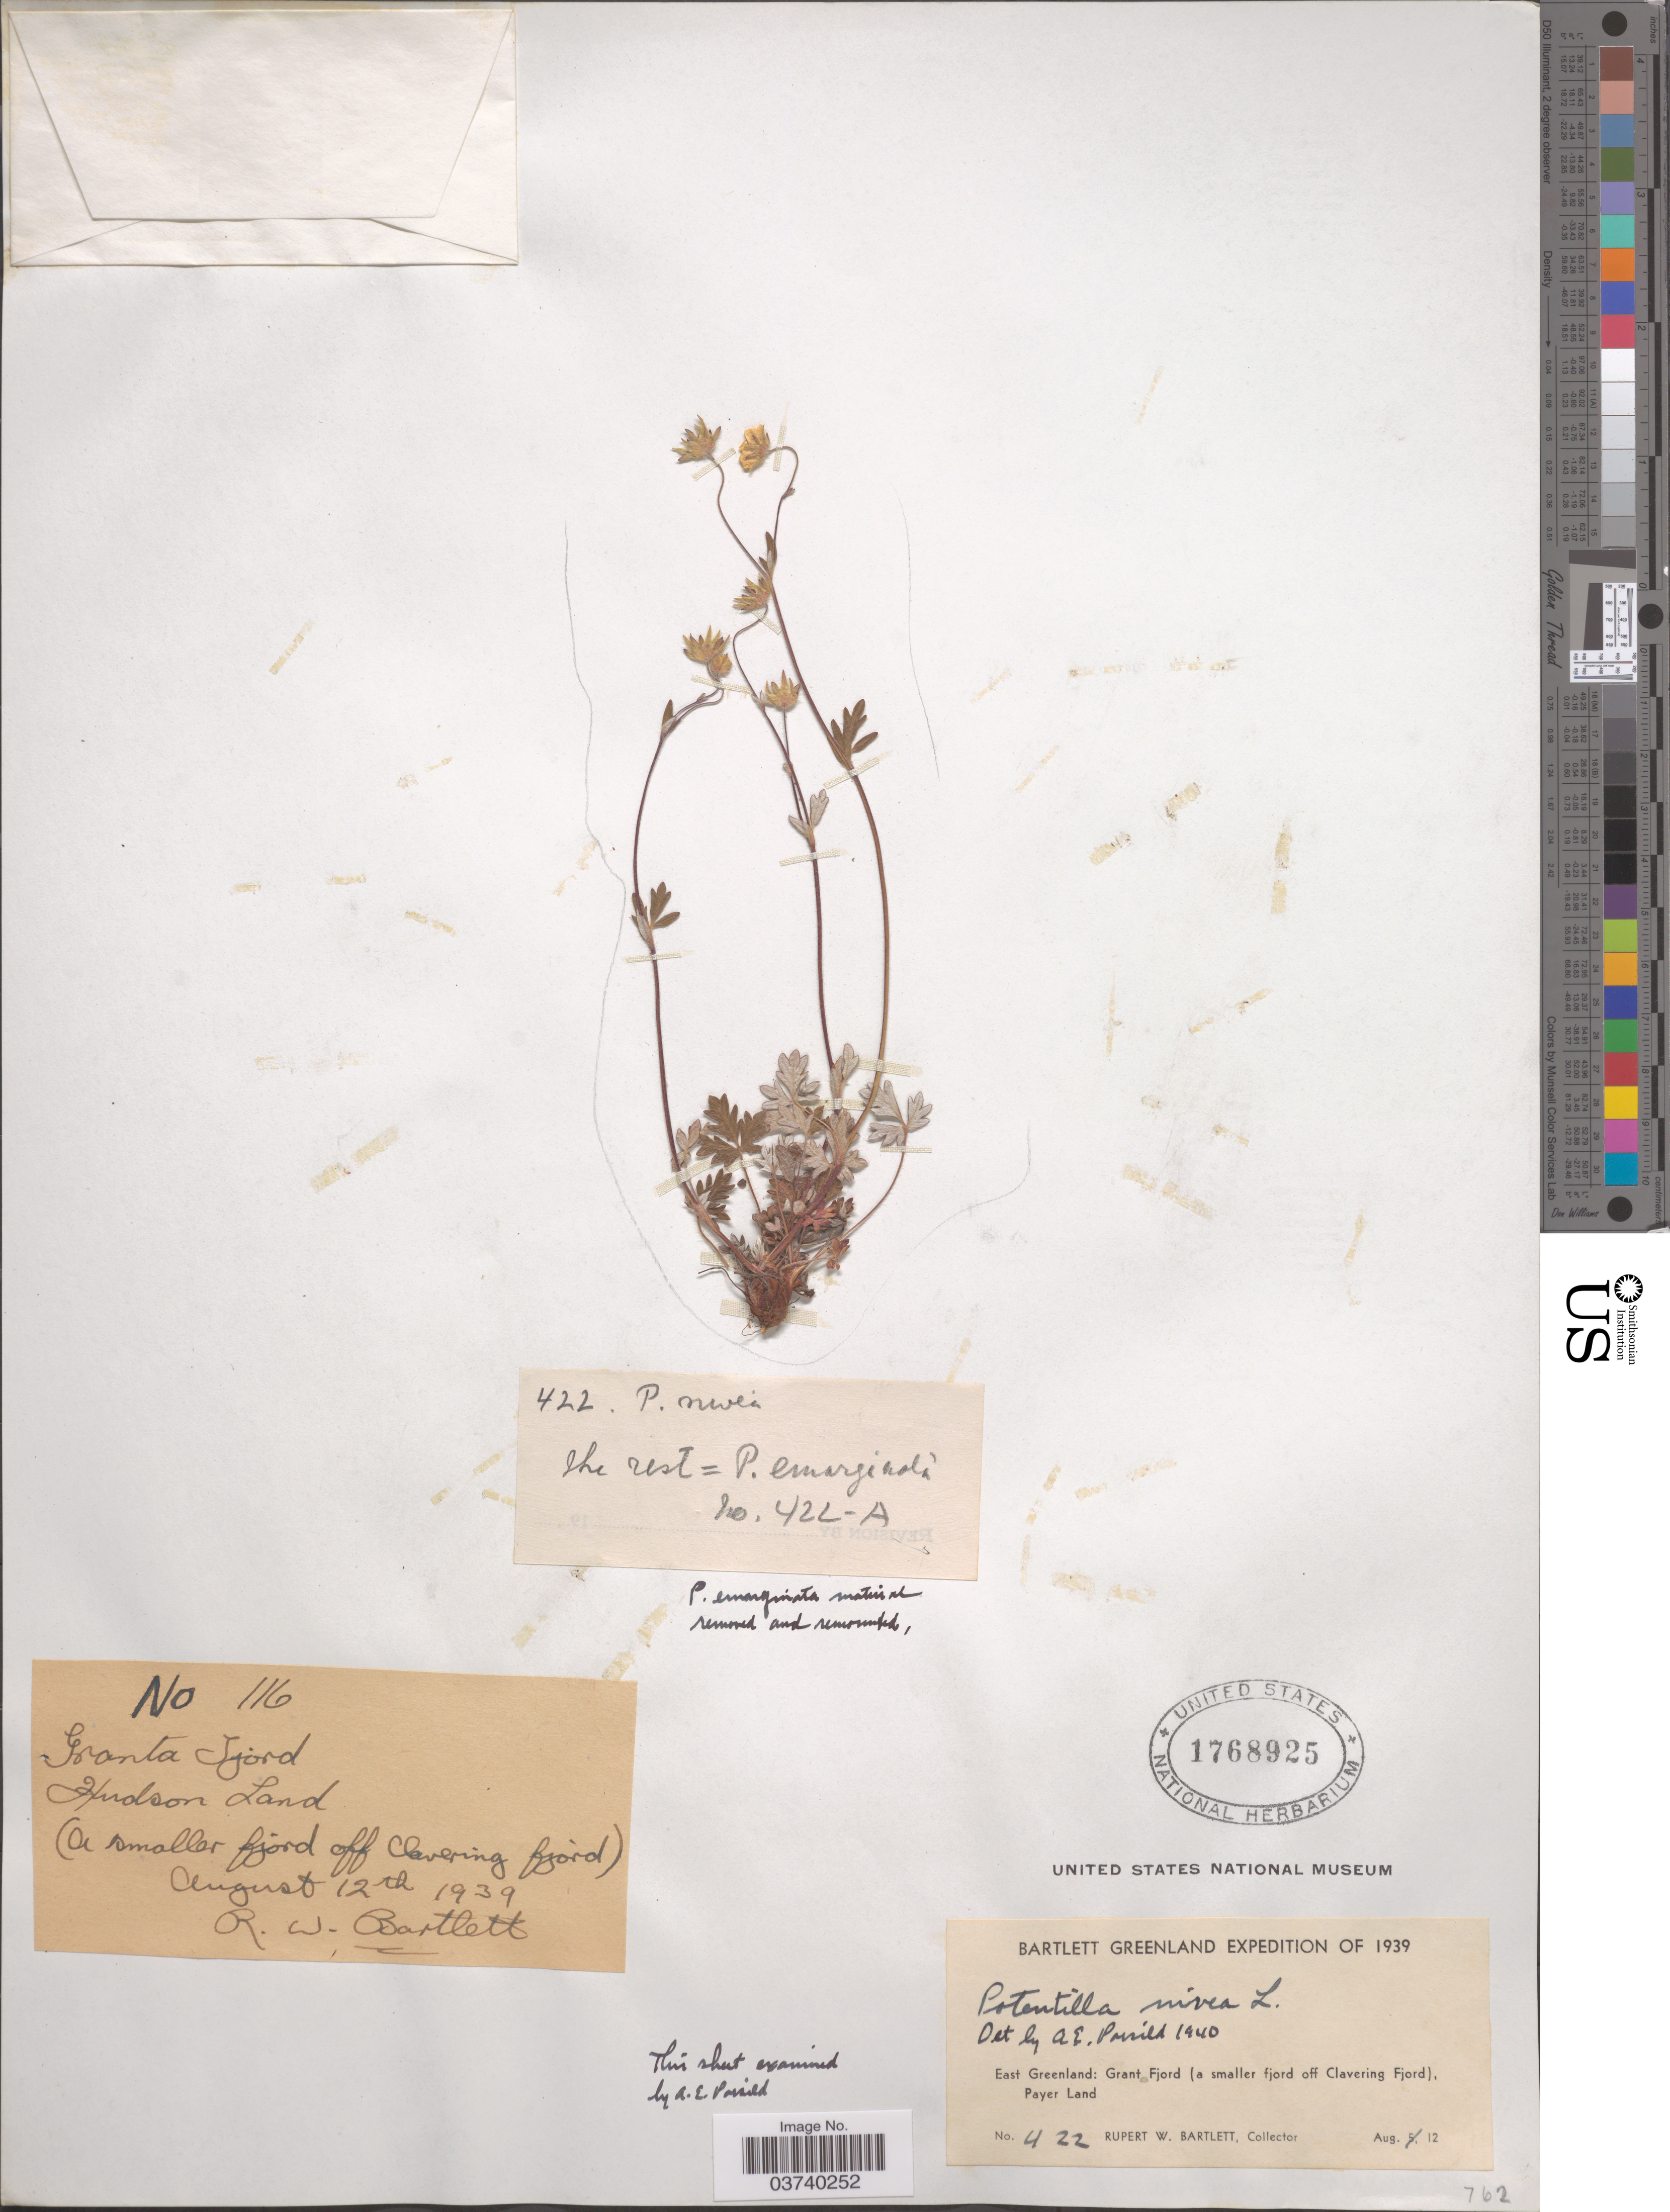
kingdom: Plantae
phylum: Tracheophyta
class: Magnoliopsida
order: Rosales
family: Rosaceae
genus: Potentilla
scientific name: Potentilla nivea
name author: L.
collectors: R. W. Bartlett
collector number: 422/116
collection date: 1939-08-12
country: Greenland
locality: East Greenland: Grant Fjord (a smaller fjord off Clavering Fjord), Payer Land. Hudson Land.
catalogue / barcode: US 1768925